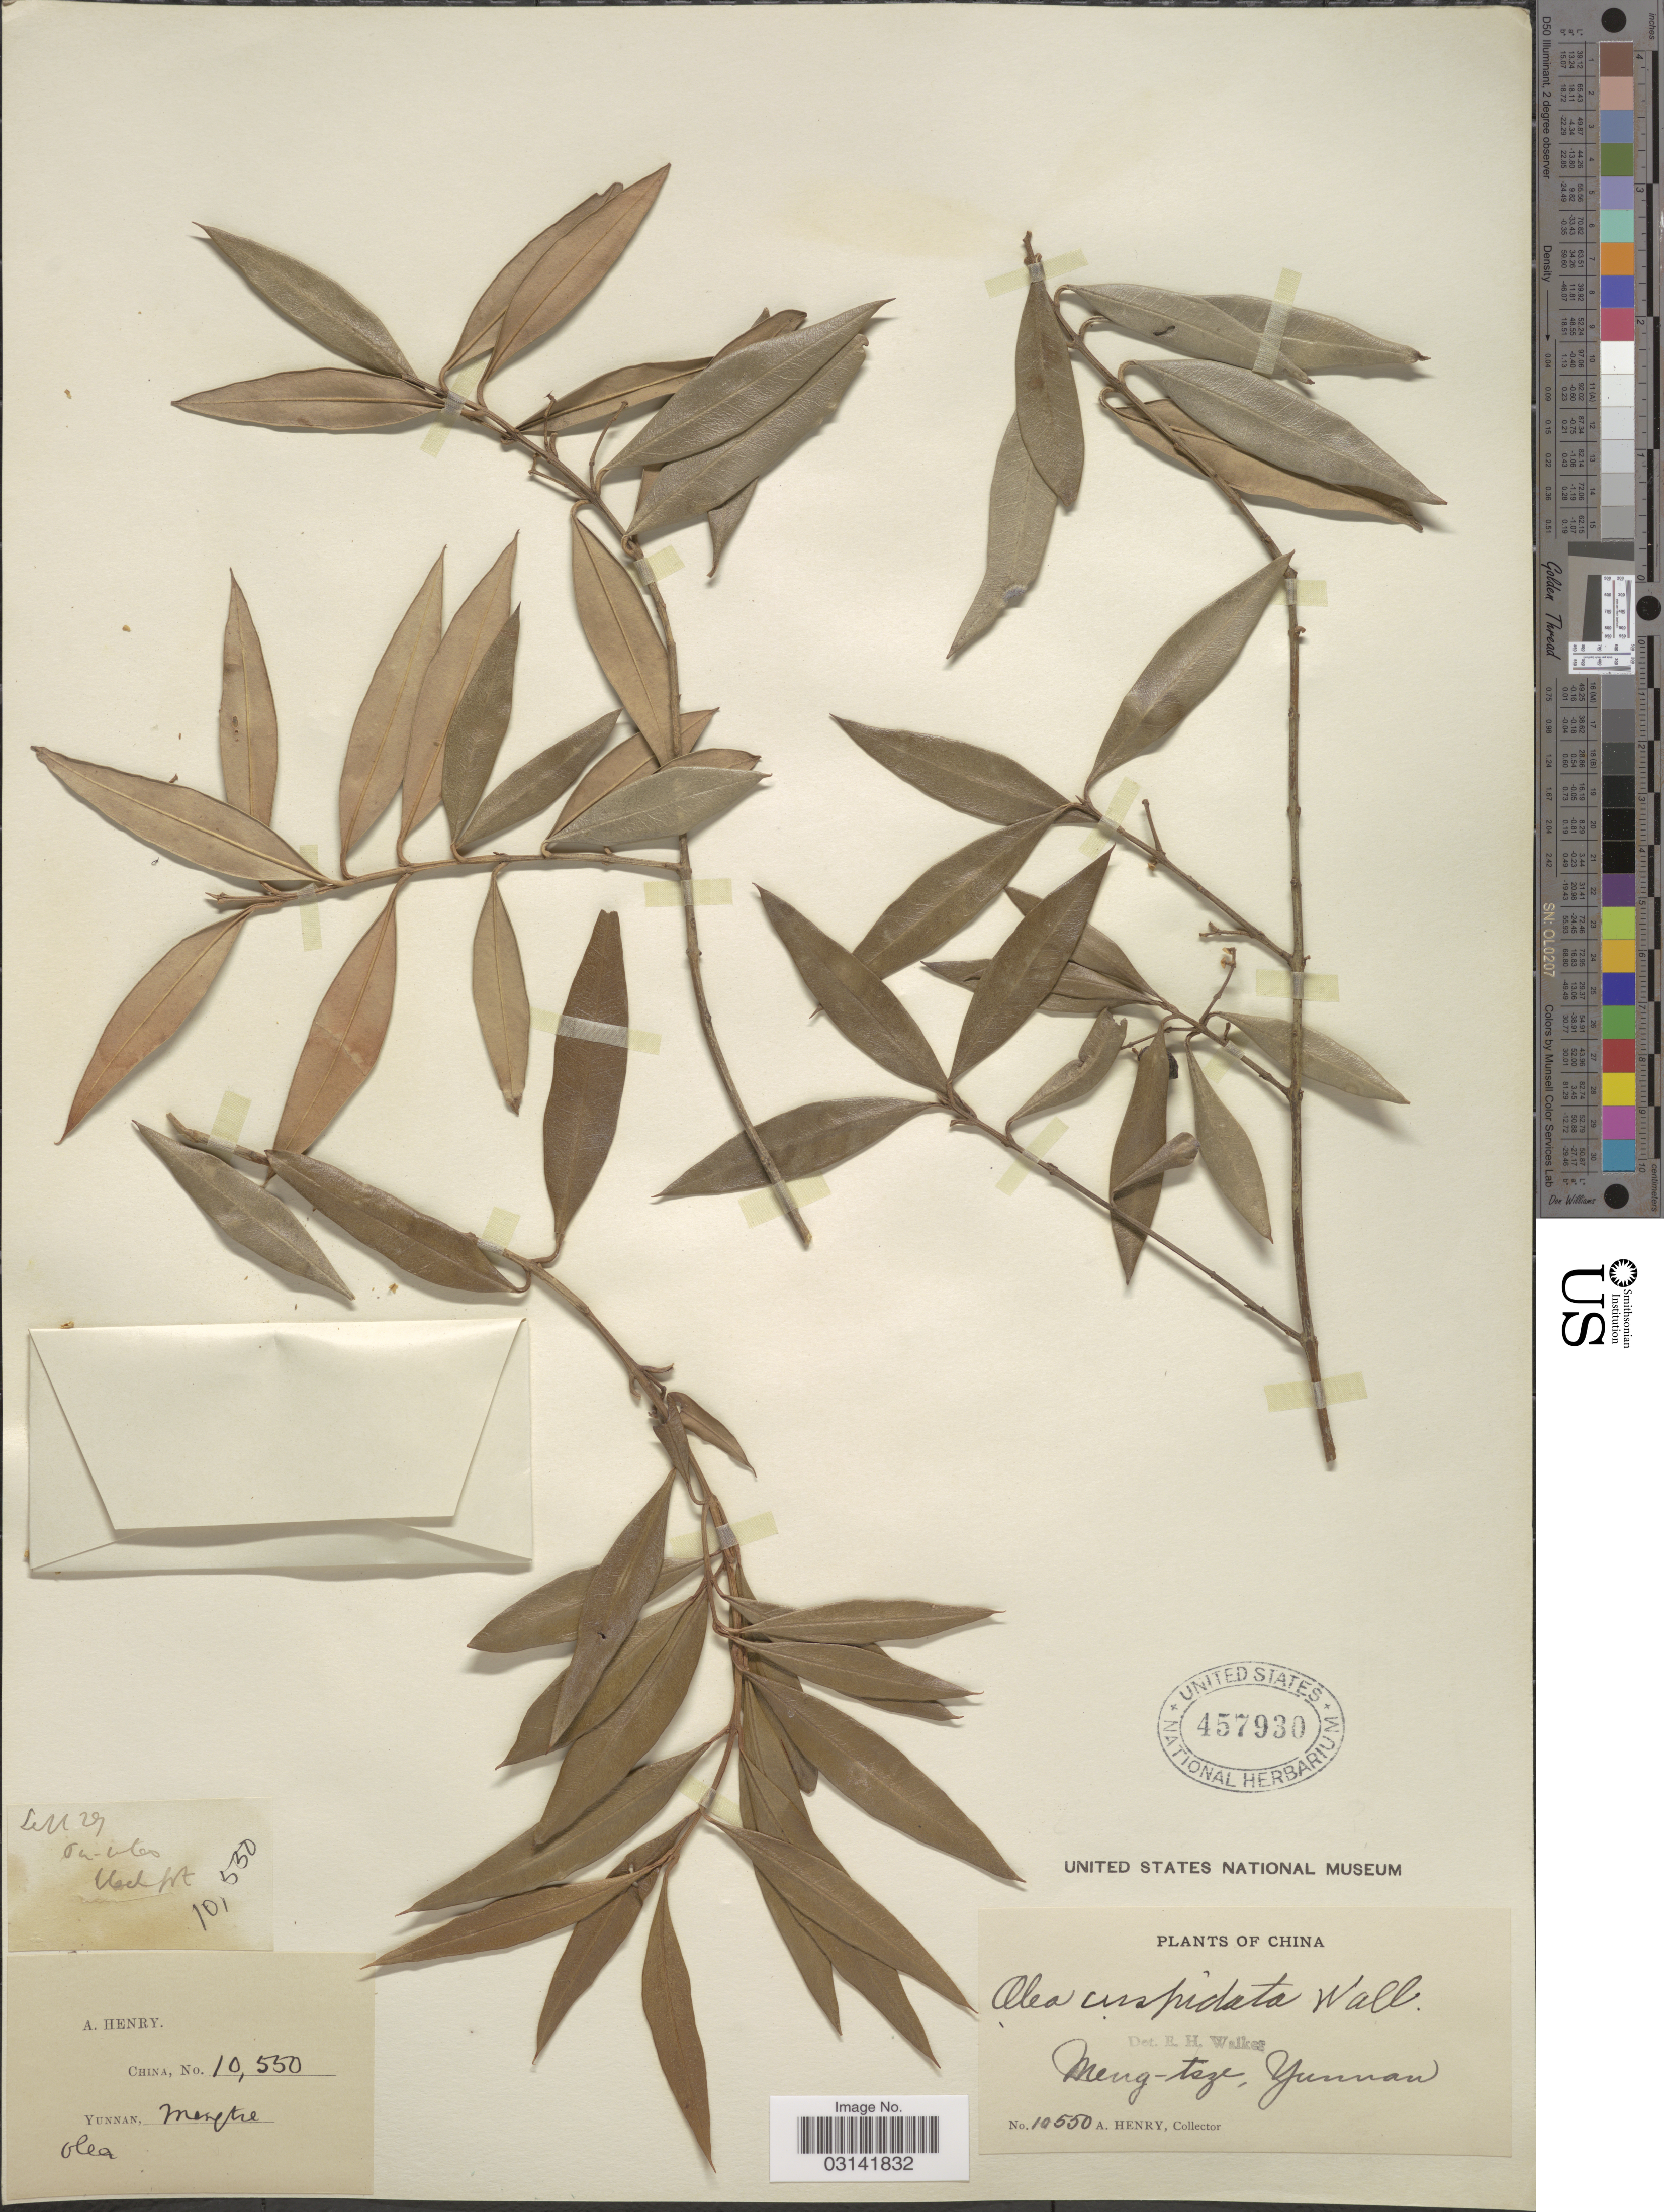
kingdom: Plantae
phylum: Tracheophyta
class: Magnoliopsida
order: Lamiales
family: Oleaceae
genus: Olea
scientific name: Olea europaea subsp. cuspidata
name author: (Wall. & G. Don) Cif.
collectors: A. Henry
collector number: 10550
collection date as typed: Transcribed d/m/y: /9/29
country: China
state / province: Yunnan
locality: Meng-tsze. Pu-i-tao.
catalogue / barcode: US 457930